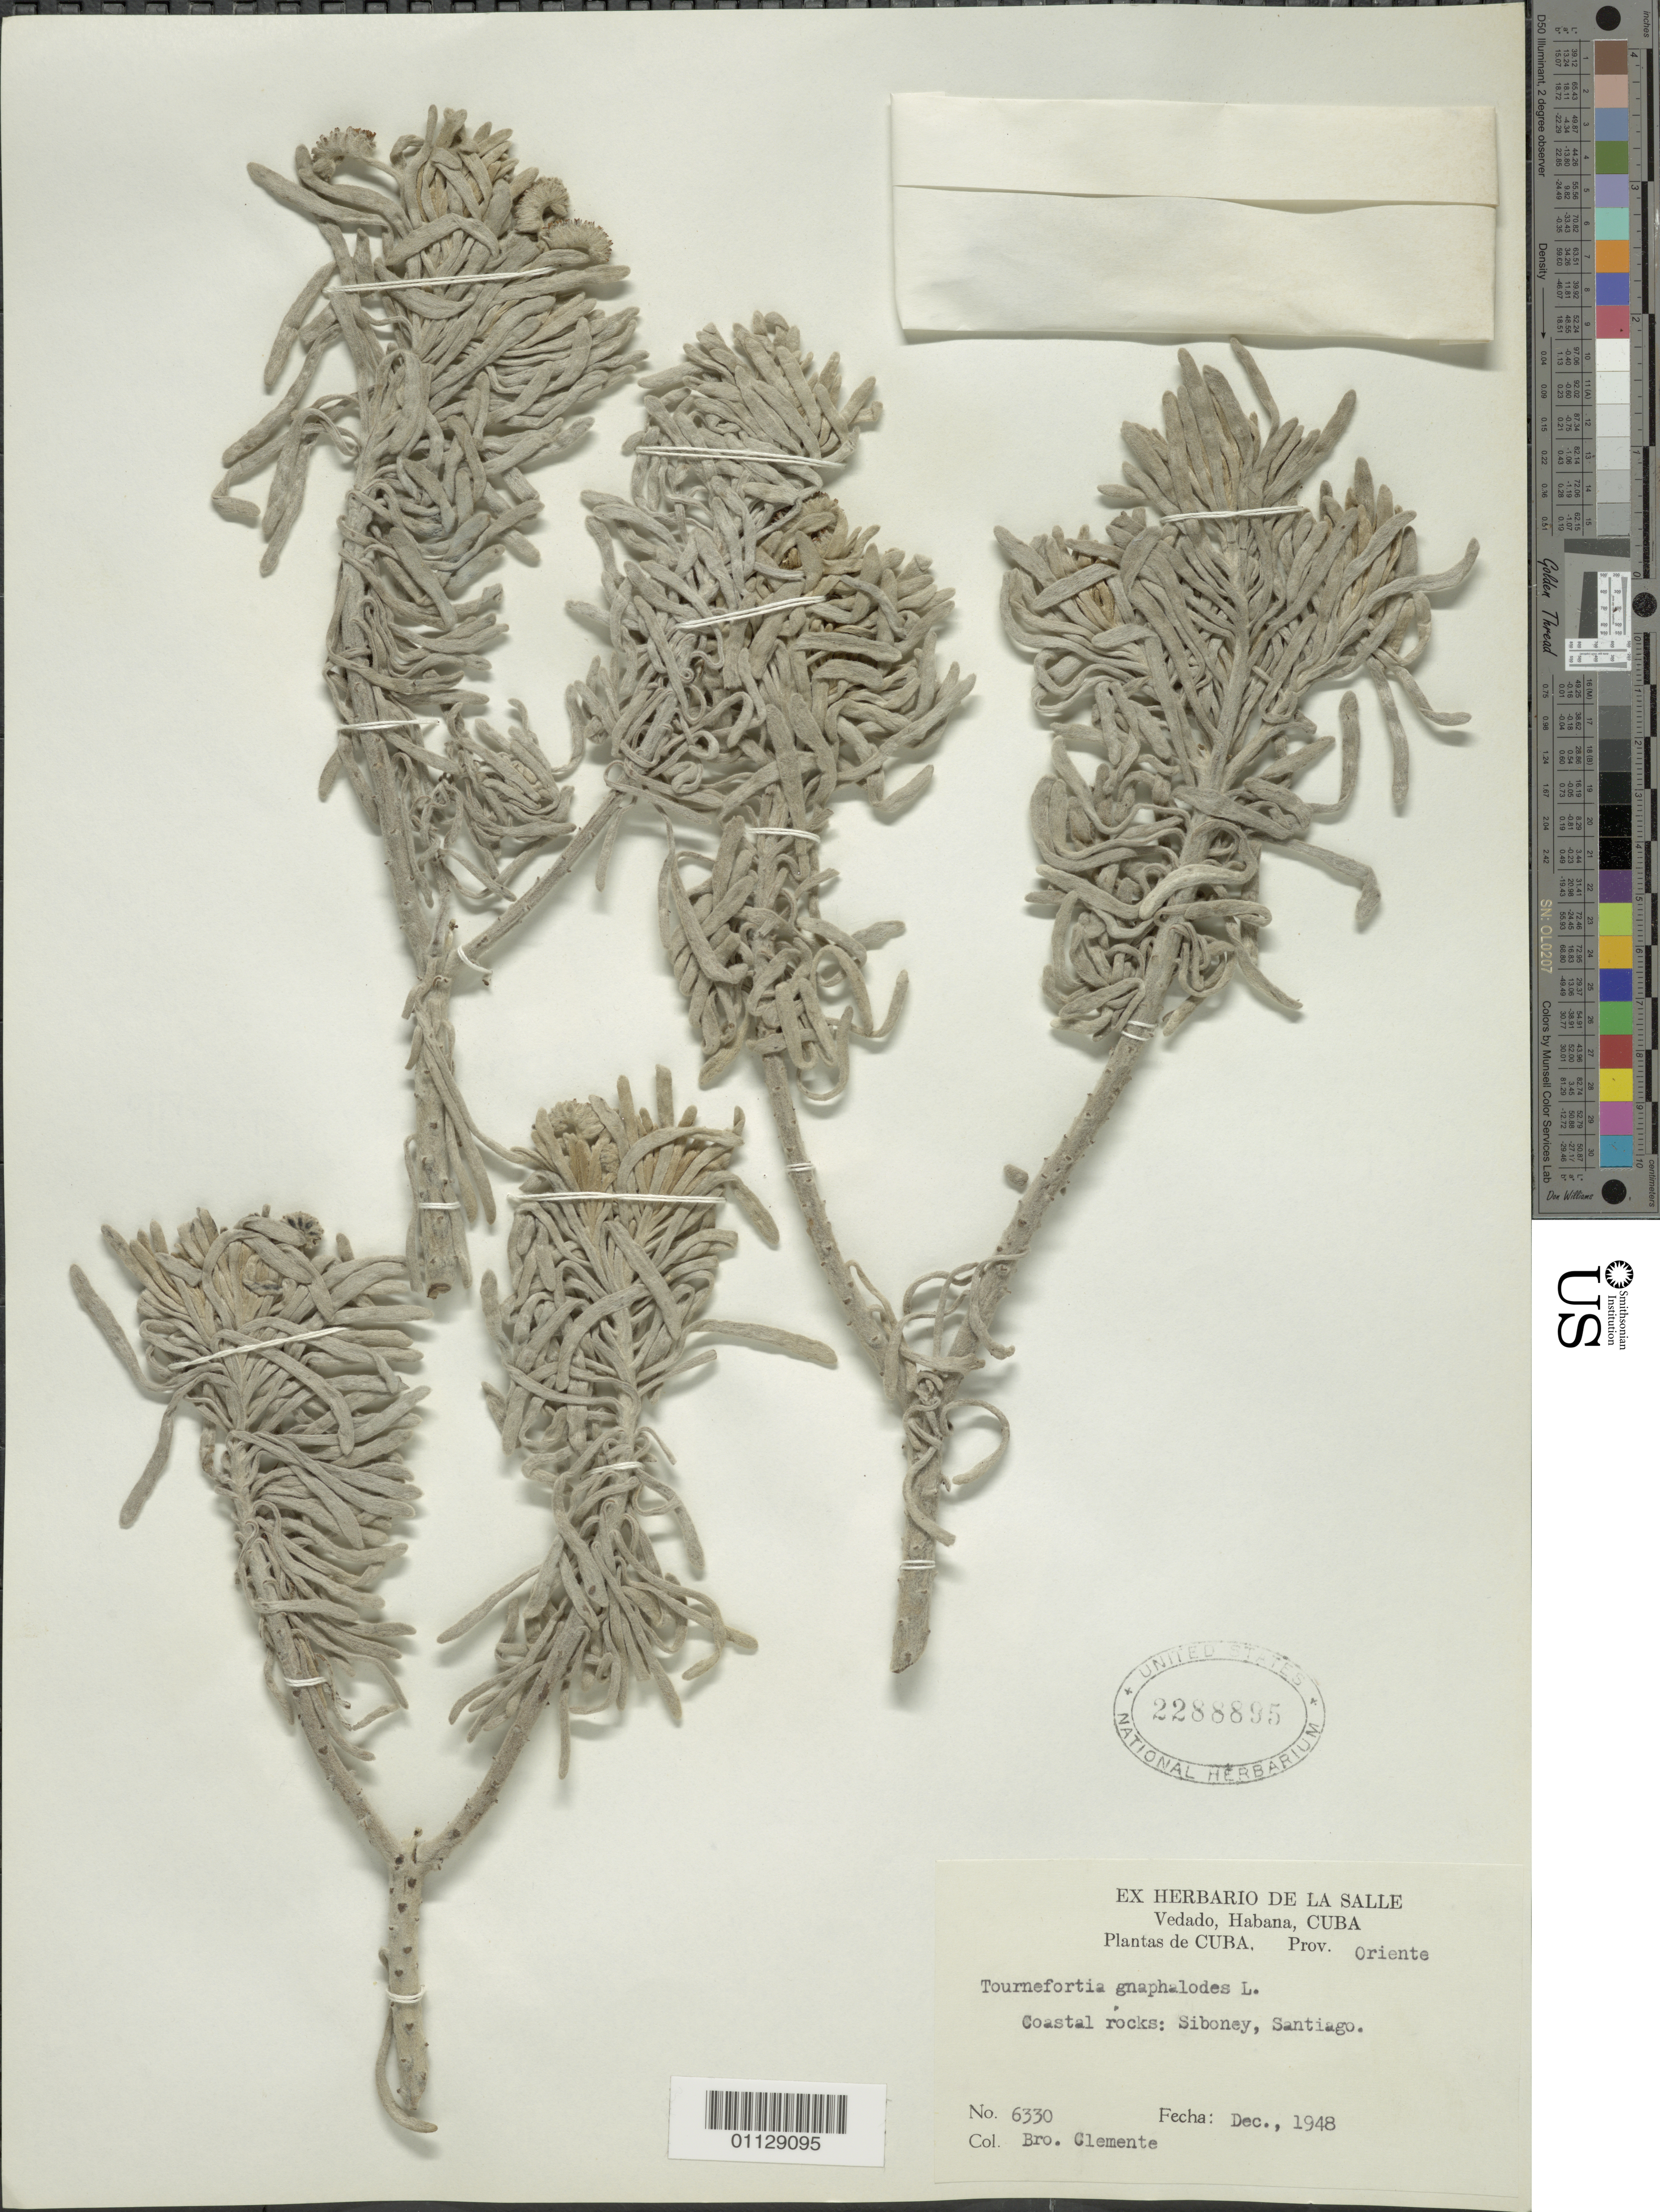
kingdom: Plantae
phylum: Tracheophyta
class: Magnoliopsida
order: Boraginales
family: Heliotropiaceae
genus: Tournefortia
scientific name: Tournefortia gnaphalodes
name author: (L.) R. Br.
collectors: Bro. Clemente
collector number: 6330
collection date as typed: Dec 1948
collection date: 1948-12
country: Cuba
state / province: Oriente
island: Cuba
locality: Coastal Rocks: Siboney, Santiago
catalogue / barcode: US 2288895